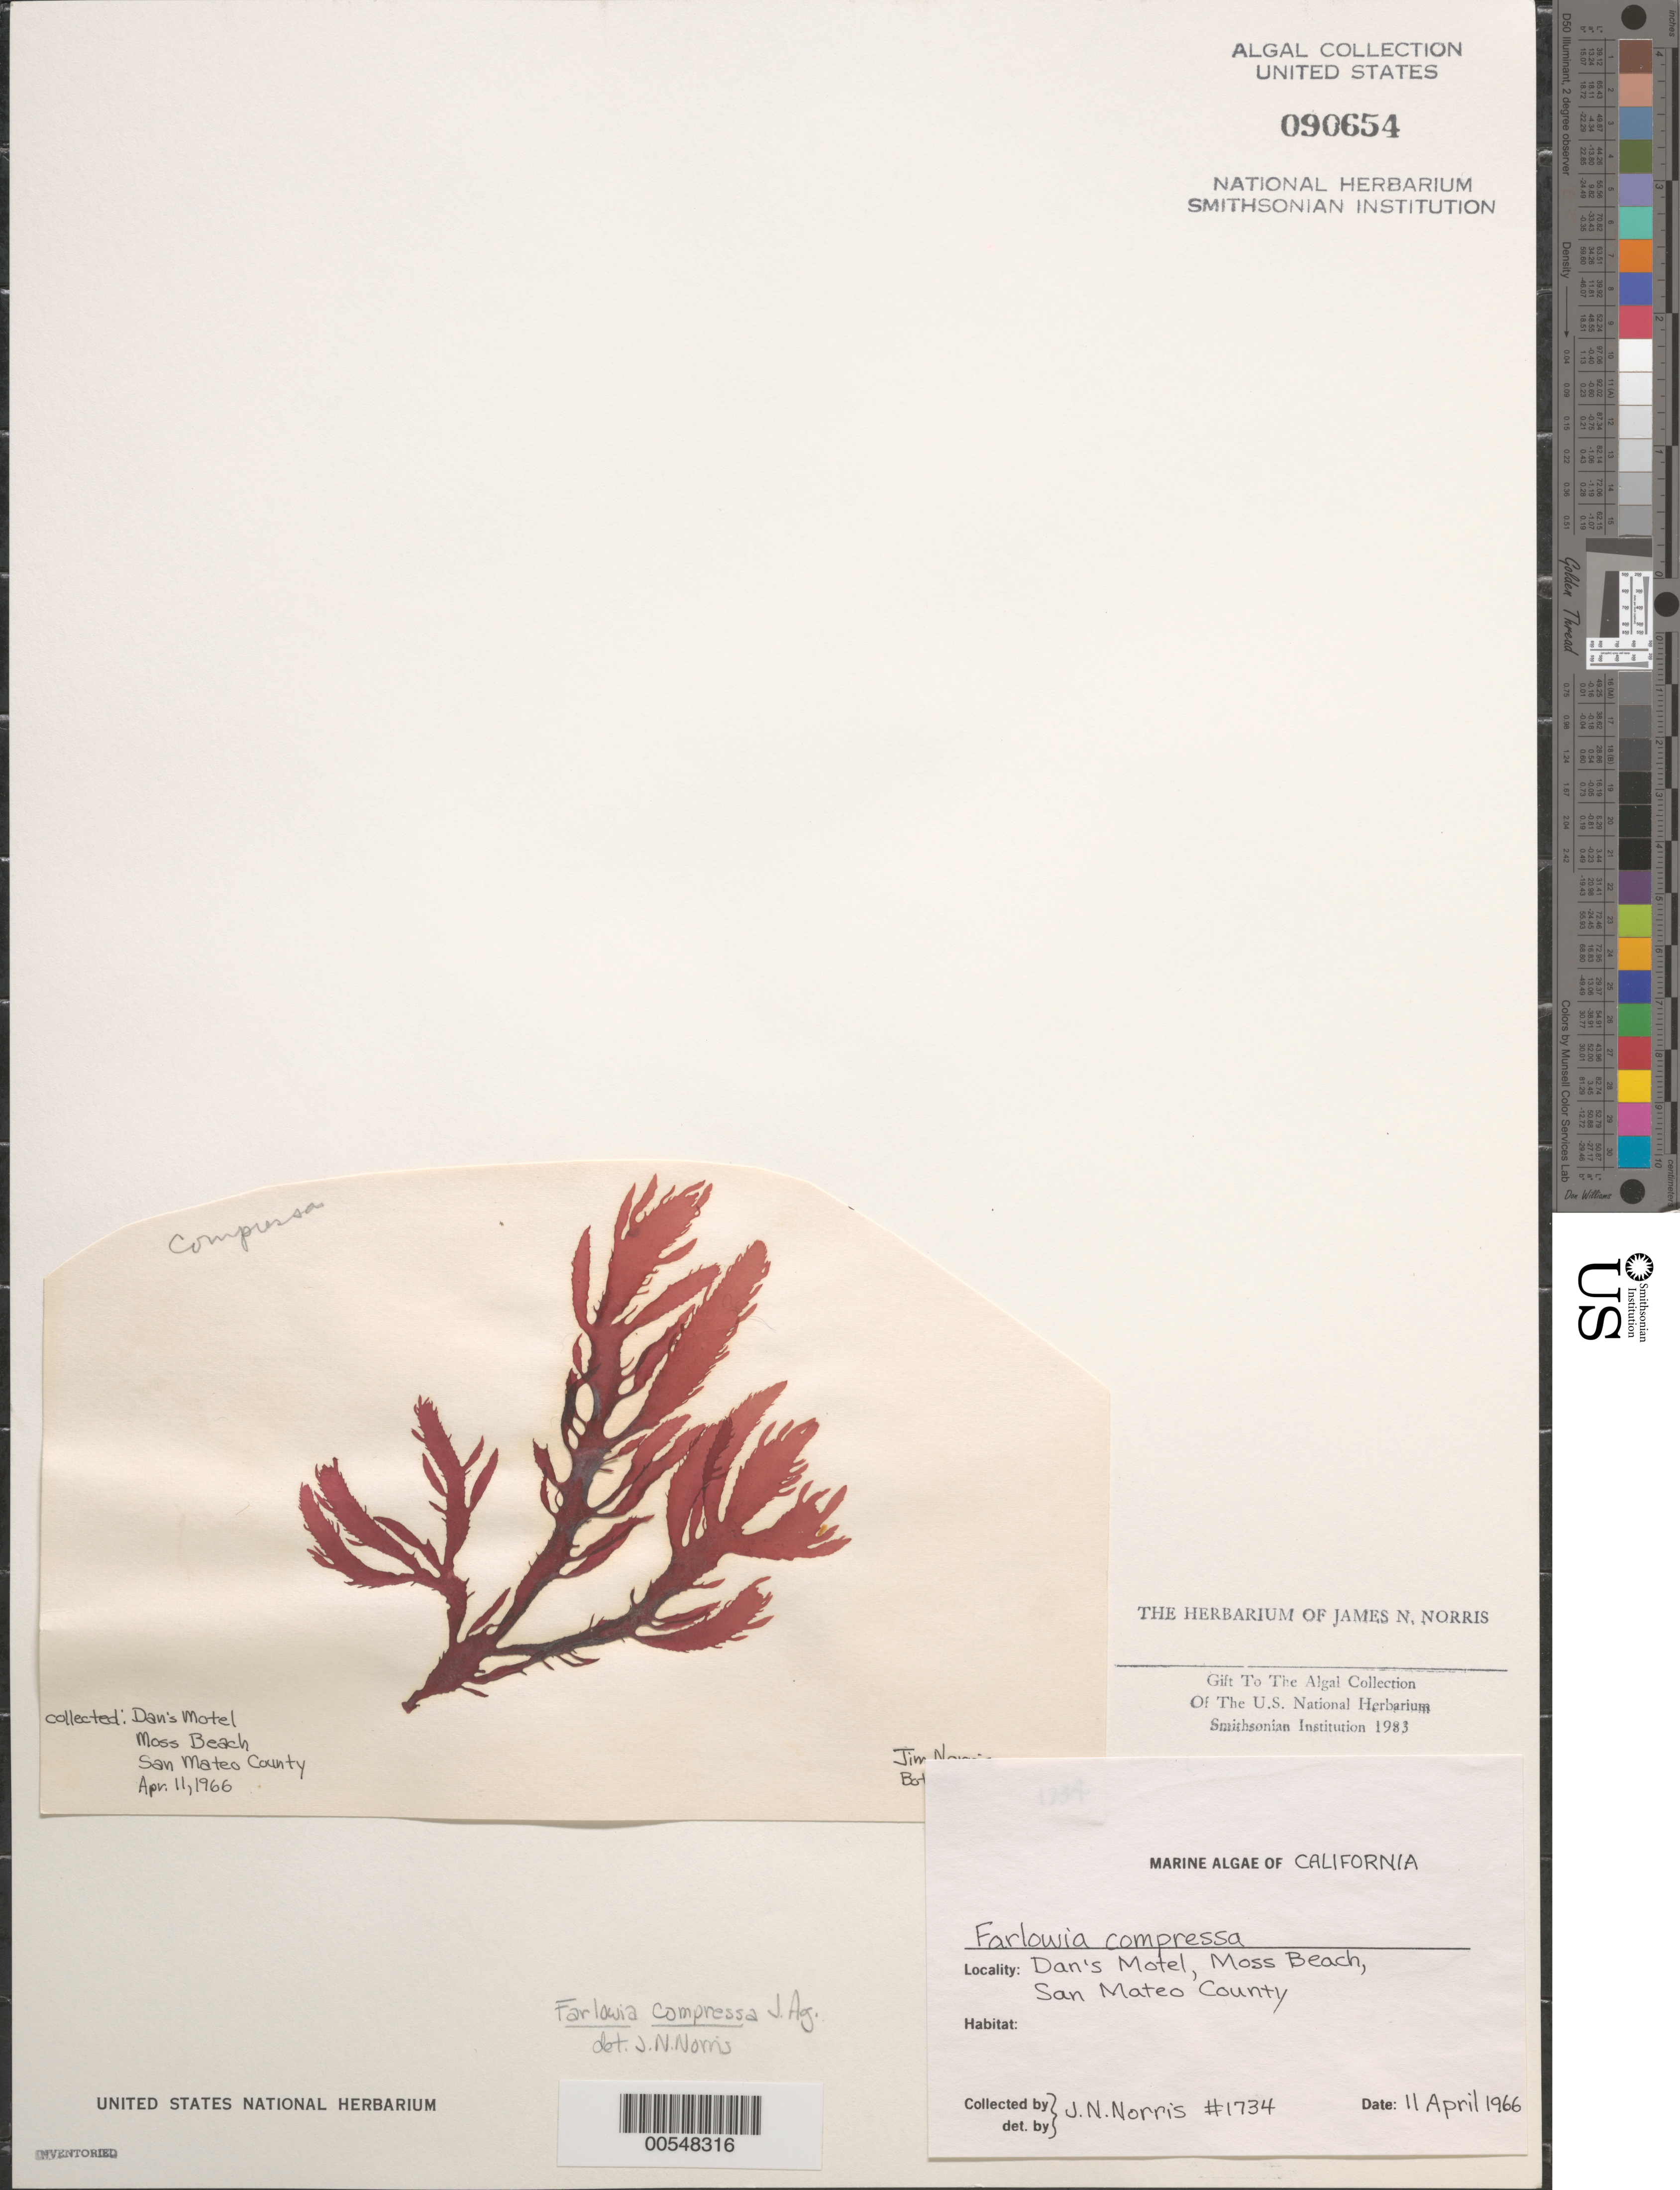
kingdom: Plantae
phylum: Rhodophyta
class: Florideophyceae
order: Gigartinales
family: Dumontiaceae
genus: Farlowia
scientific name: Farlowia compressa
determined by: Norris, James N.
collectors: J. N. Norris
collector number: JN-1734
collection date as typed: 11 Apr 1966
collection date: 1966-04-11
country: United States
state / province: California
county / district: San Mateo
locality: Dan's Motel, Moss Beach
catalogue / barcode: US 90654